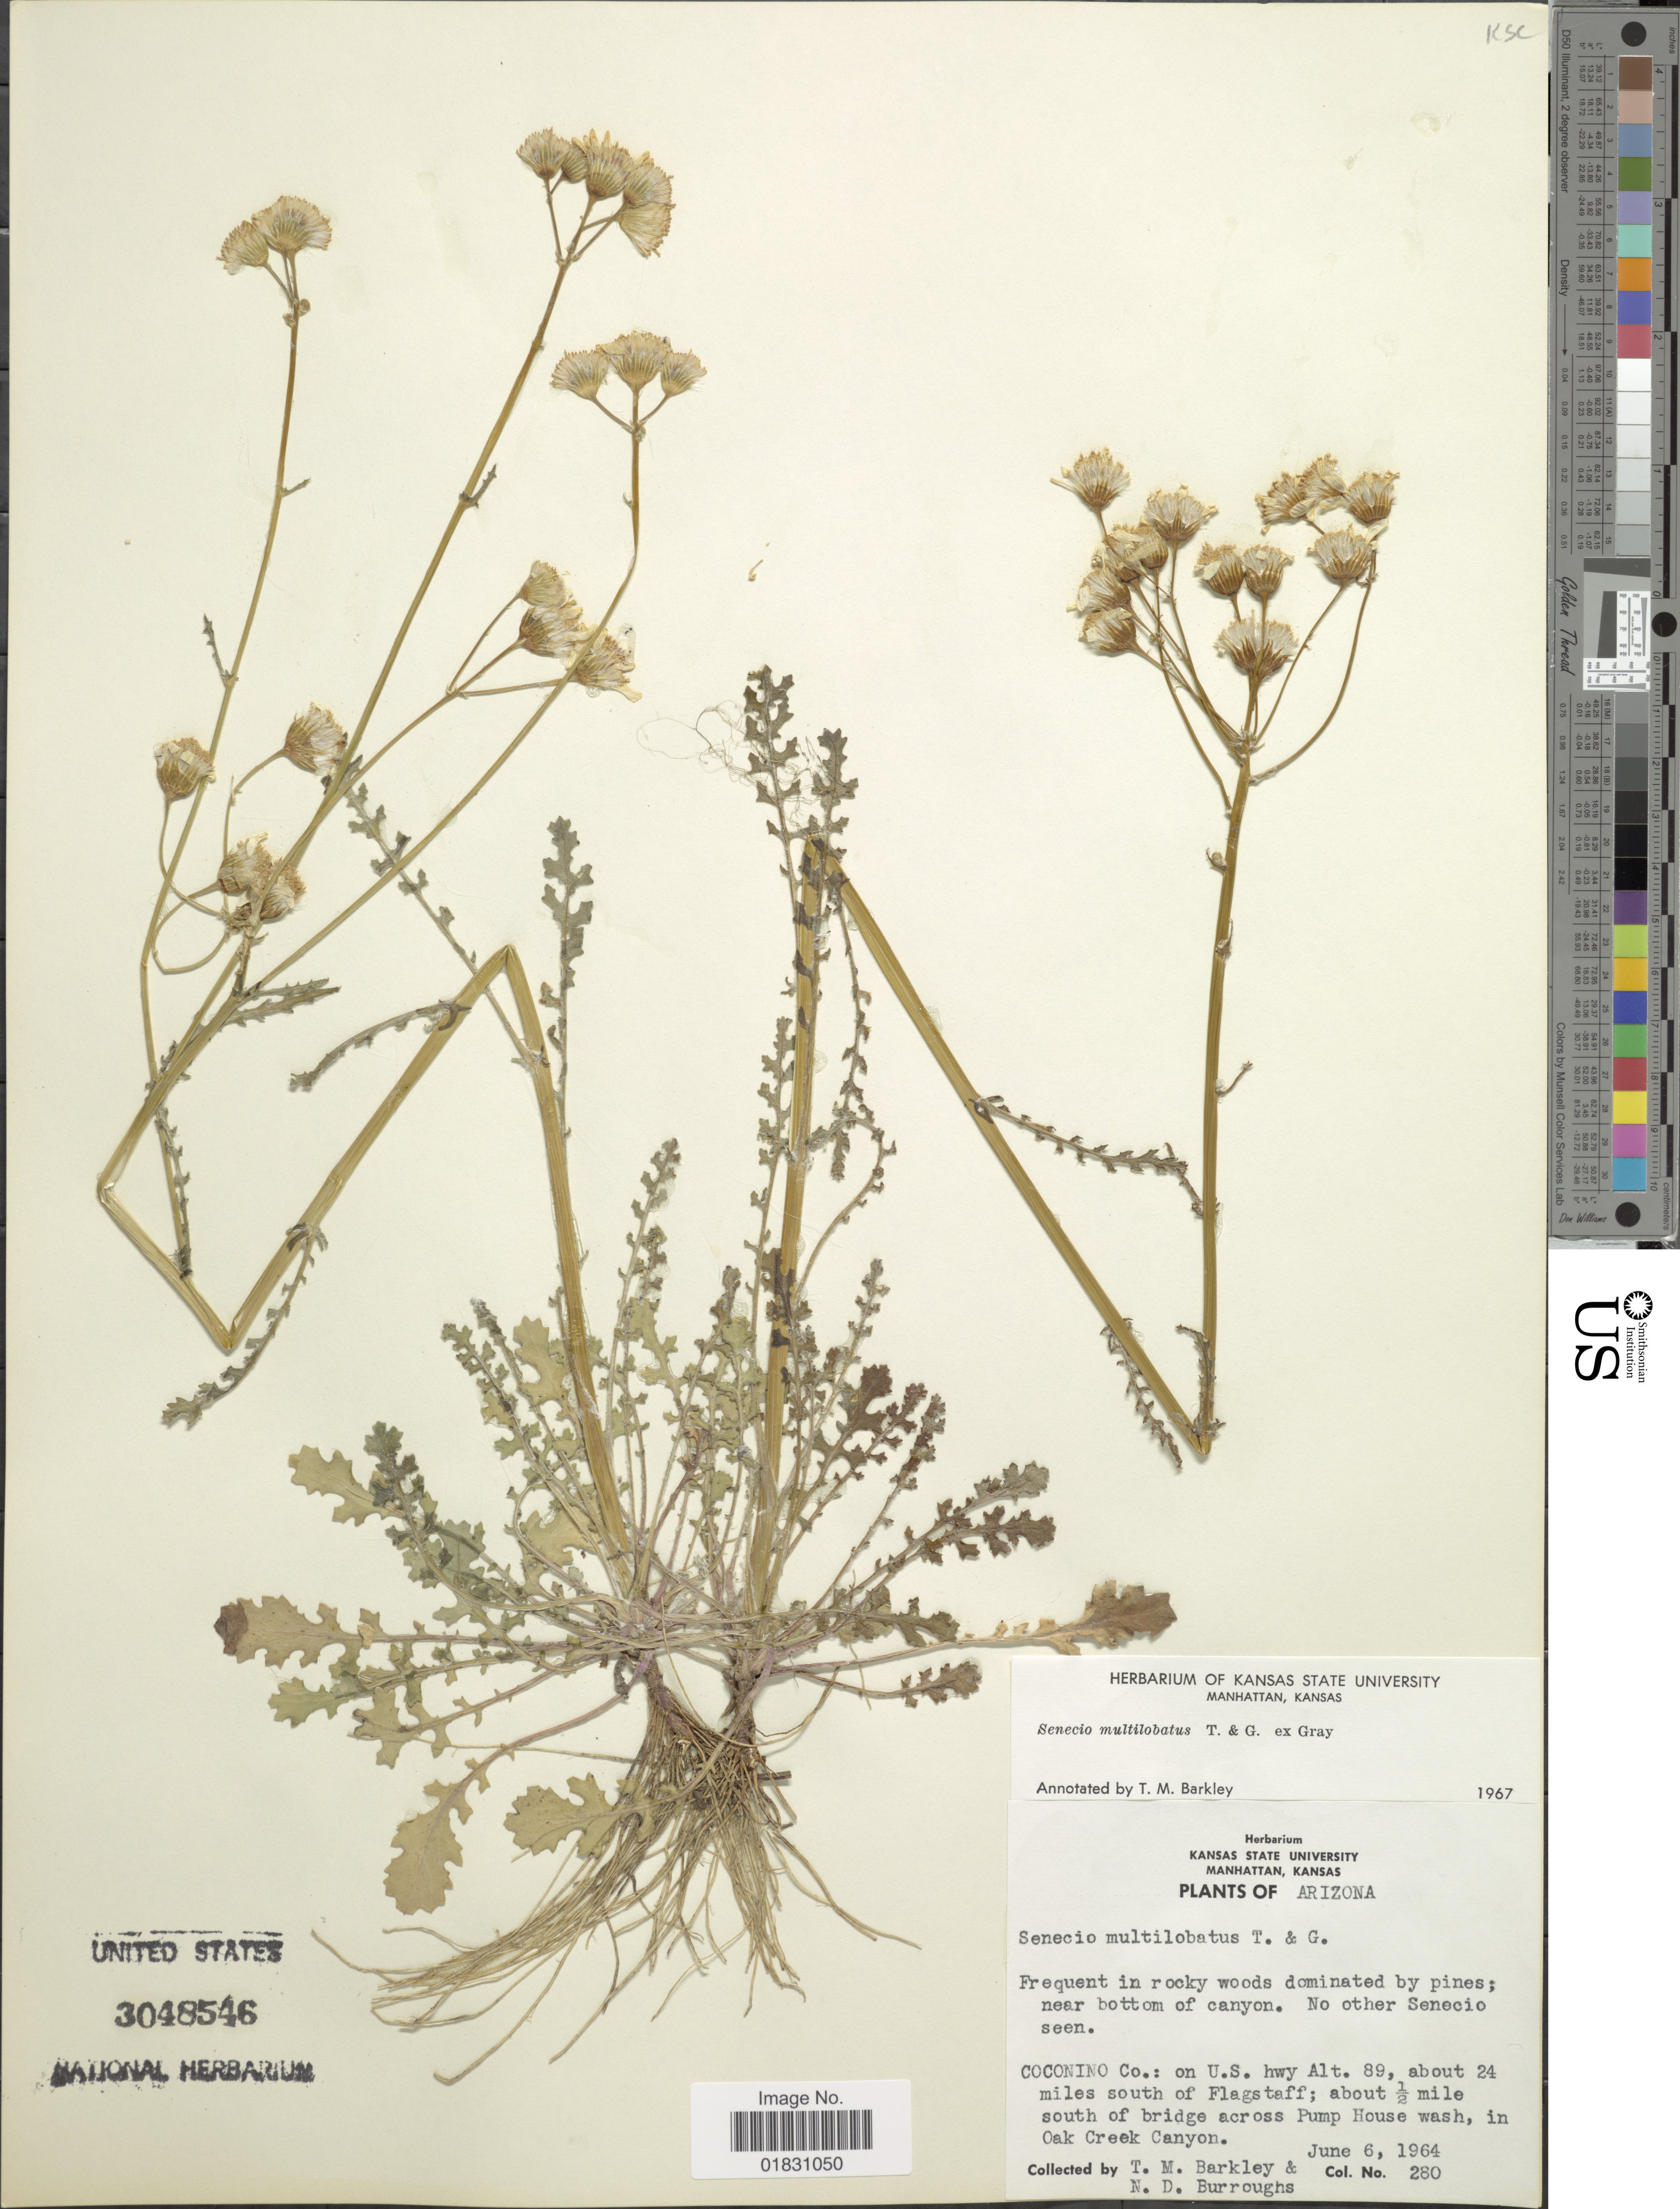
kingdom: Plantae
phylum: Tracheophyta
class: Magnoliopsida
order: Asterales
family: Asteraceae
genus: Packera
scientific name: Packera multilobata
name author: (Torr. & A. Gray) W.A. Weber & Á. Löve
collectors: T. M. Barkley & N. Burroughs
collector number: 280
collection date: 1964-06-06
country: United States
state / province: Arizona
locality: Coconino Co.: on U.S. hwy alt 89, about 24 miles south of Flagstaff, about ½ miles south of bridge across Pump House wash, in Oak Creek Canyon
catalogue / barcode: US 3048546